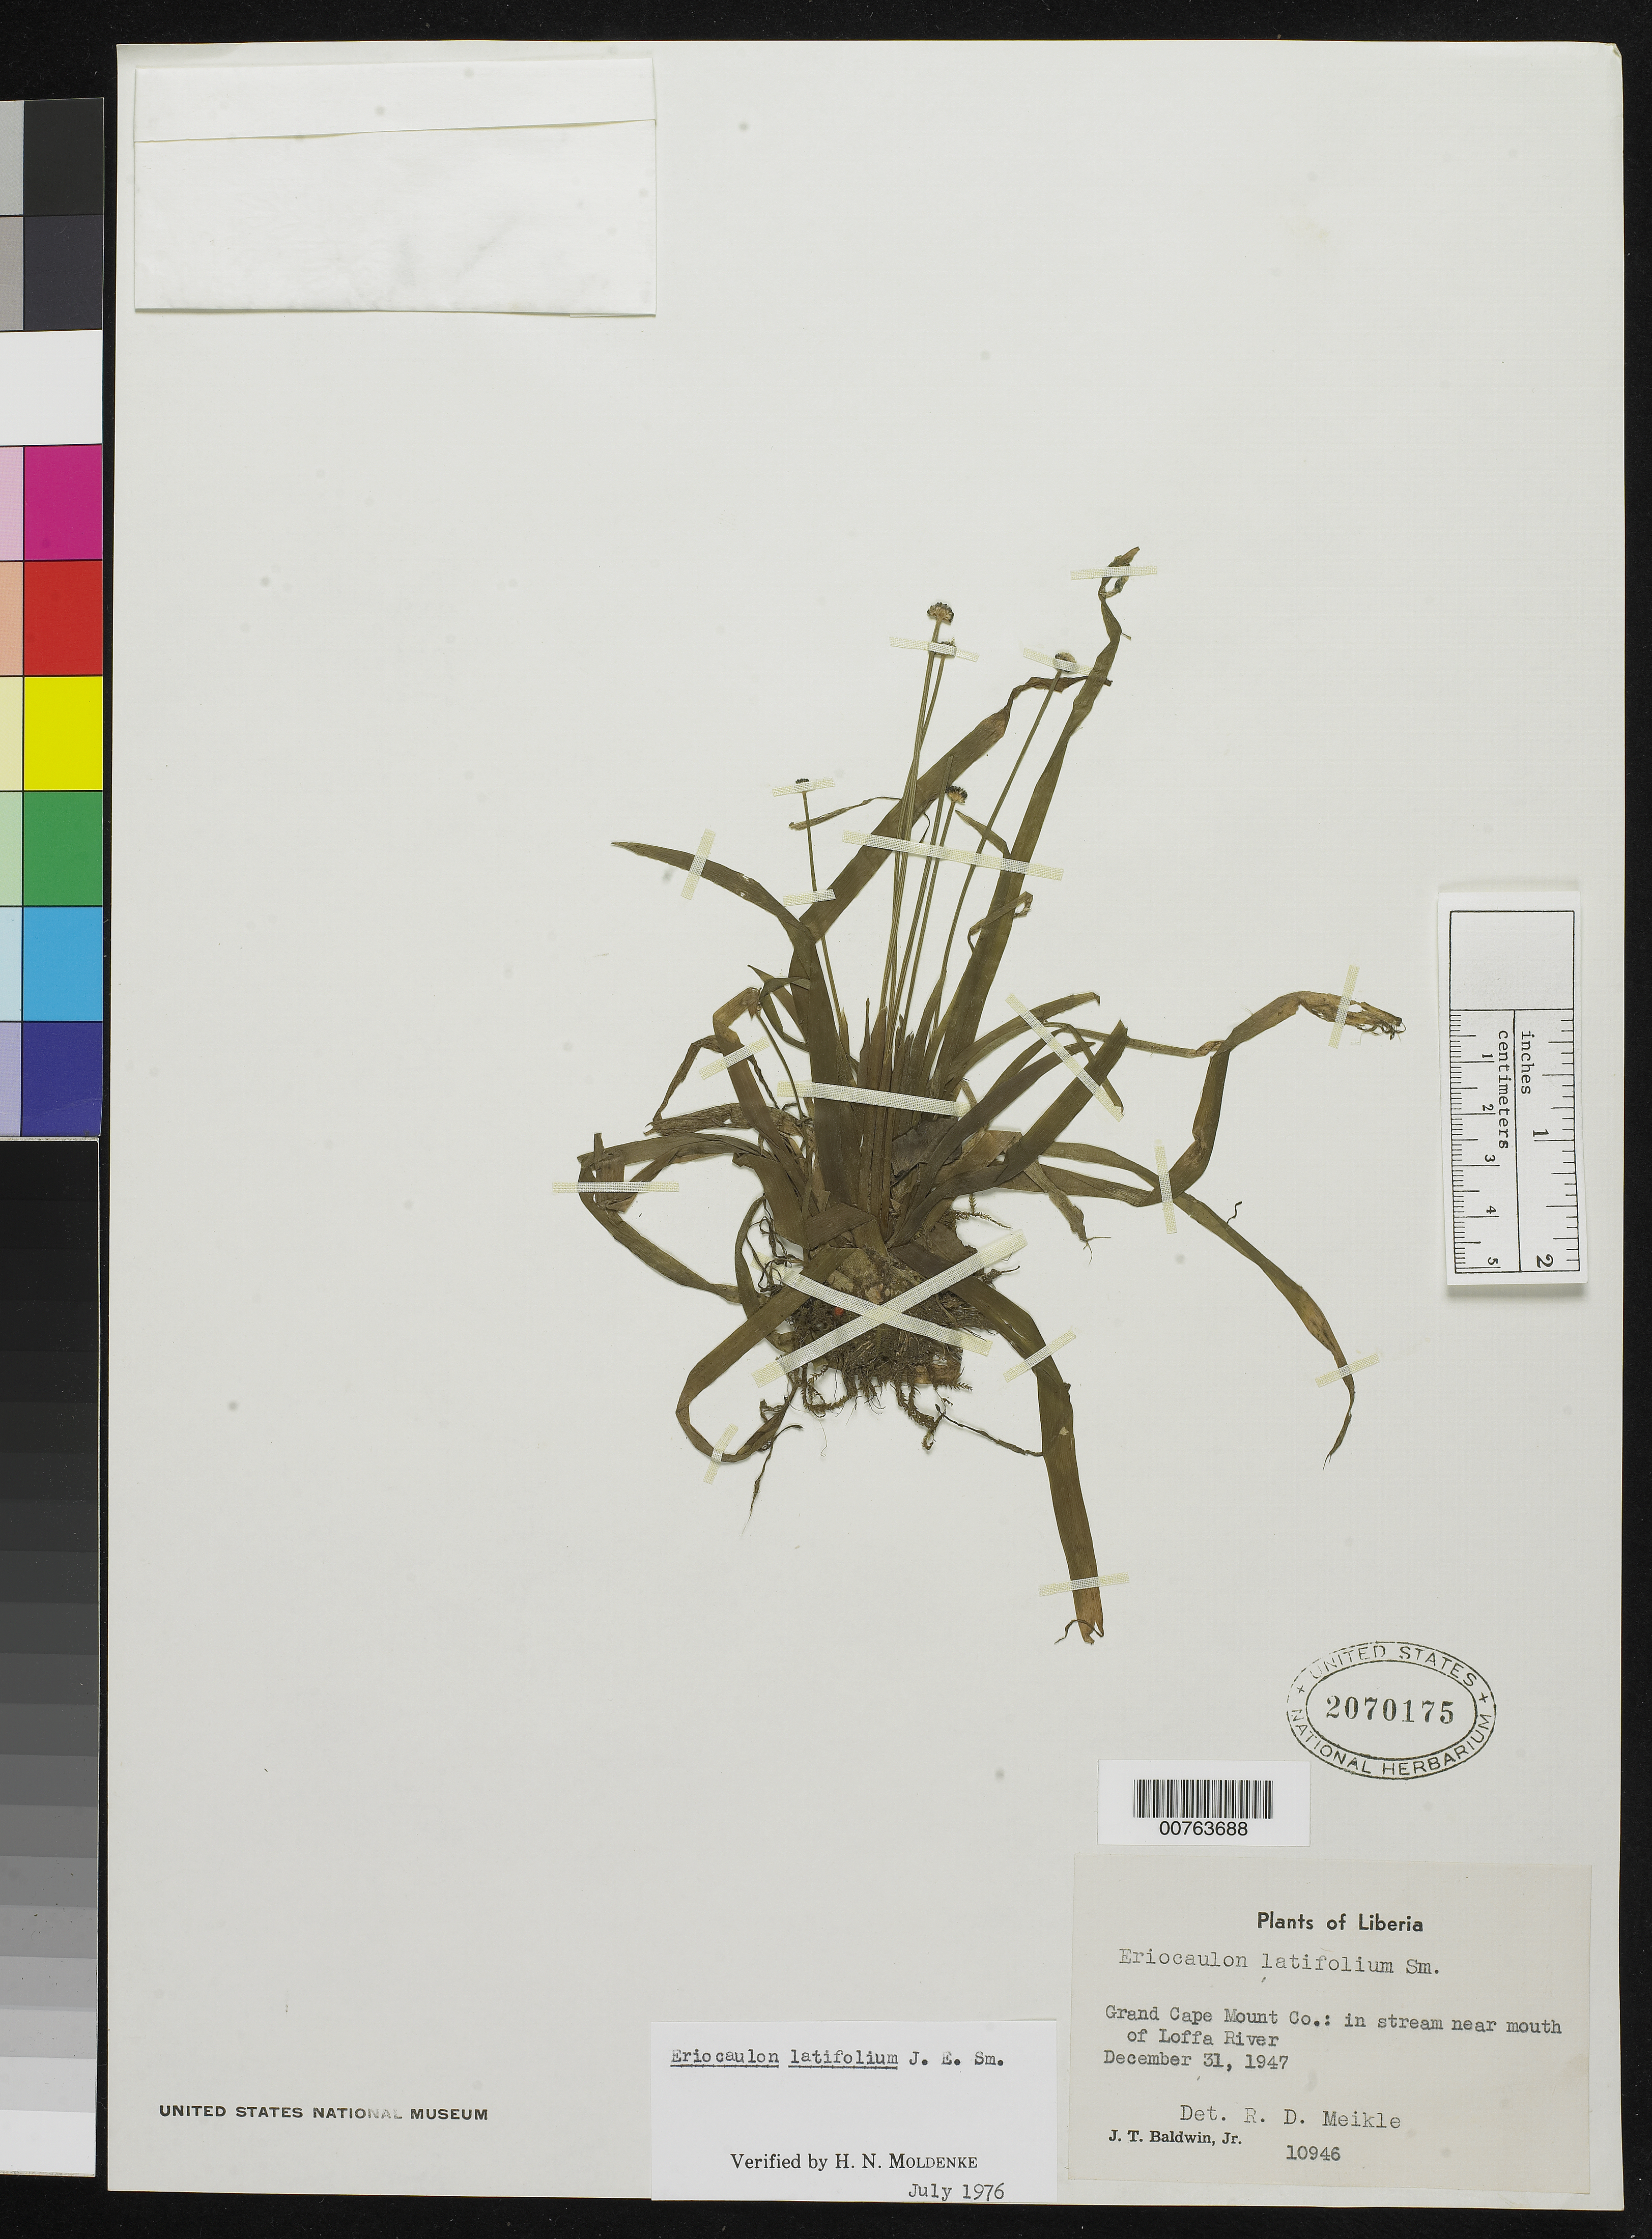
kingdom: Plantae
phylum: Tracheophyta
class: Liliopsida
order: Poales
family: Eriocaulaceae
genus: Eriocaulon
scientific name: Eriocaulon latifolium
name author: Sm.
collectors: J. T. Baldwin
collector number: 10946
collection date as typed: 31 Dec 1947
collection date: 1947-12-31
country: Liberia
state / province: Grand Cape Mount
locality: near mouth of Loffa River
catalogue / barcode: US 2070175